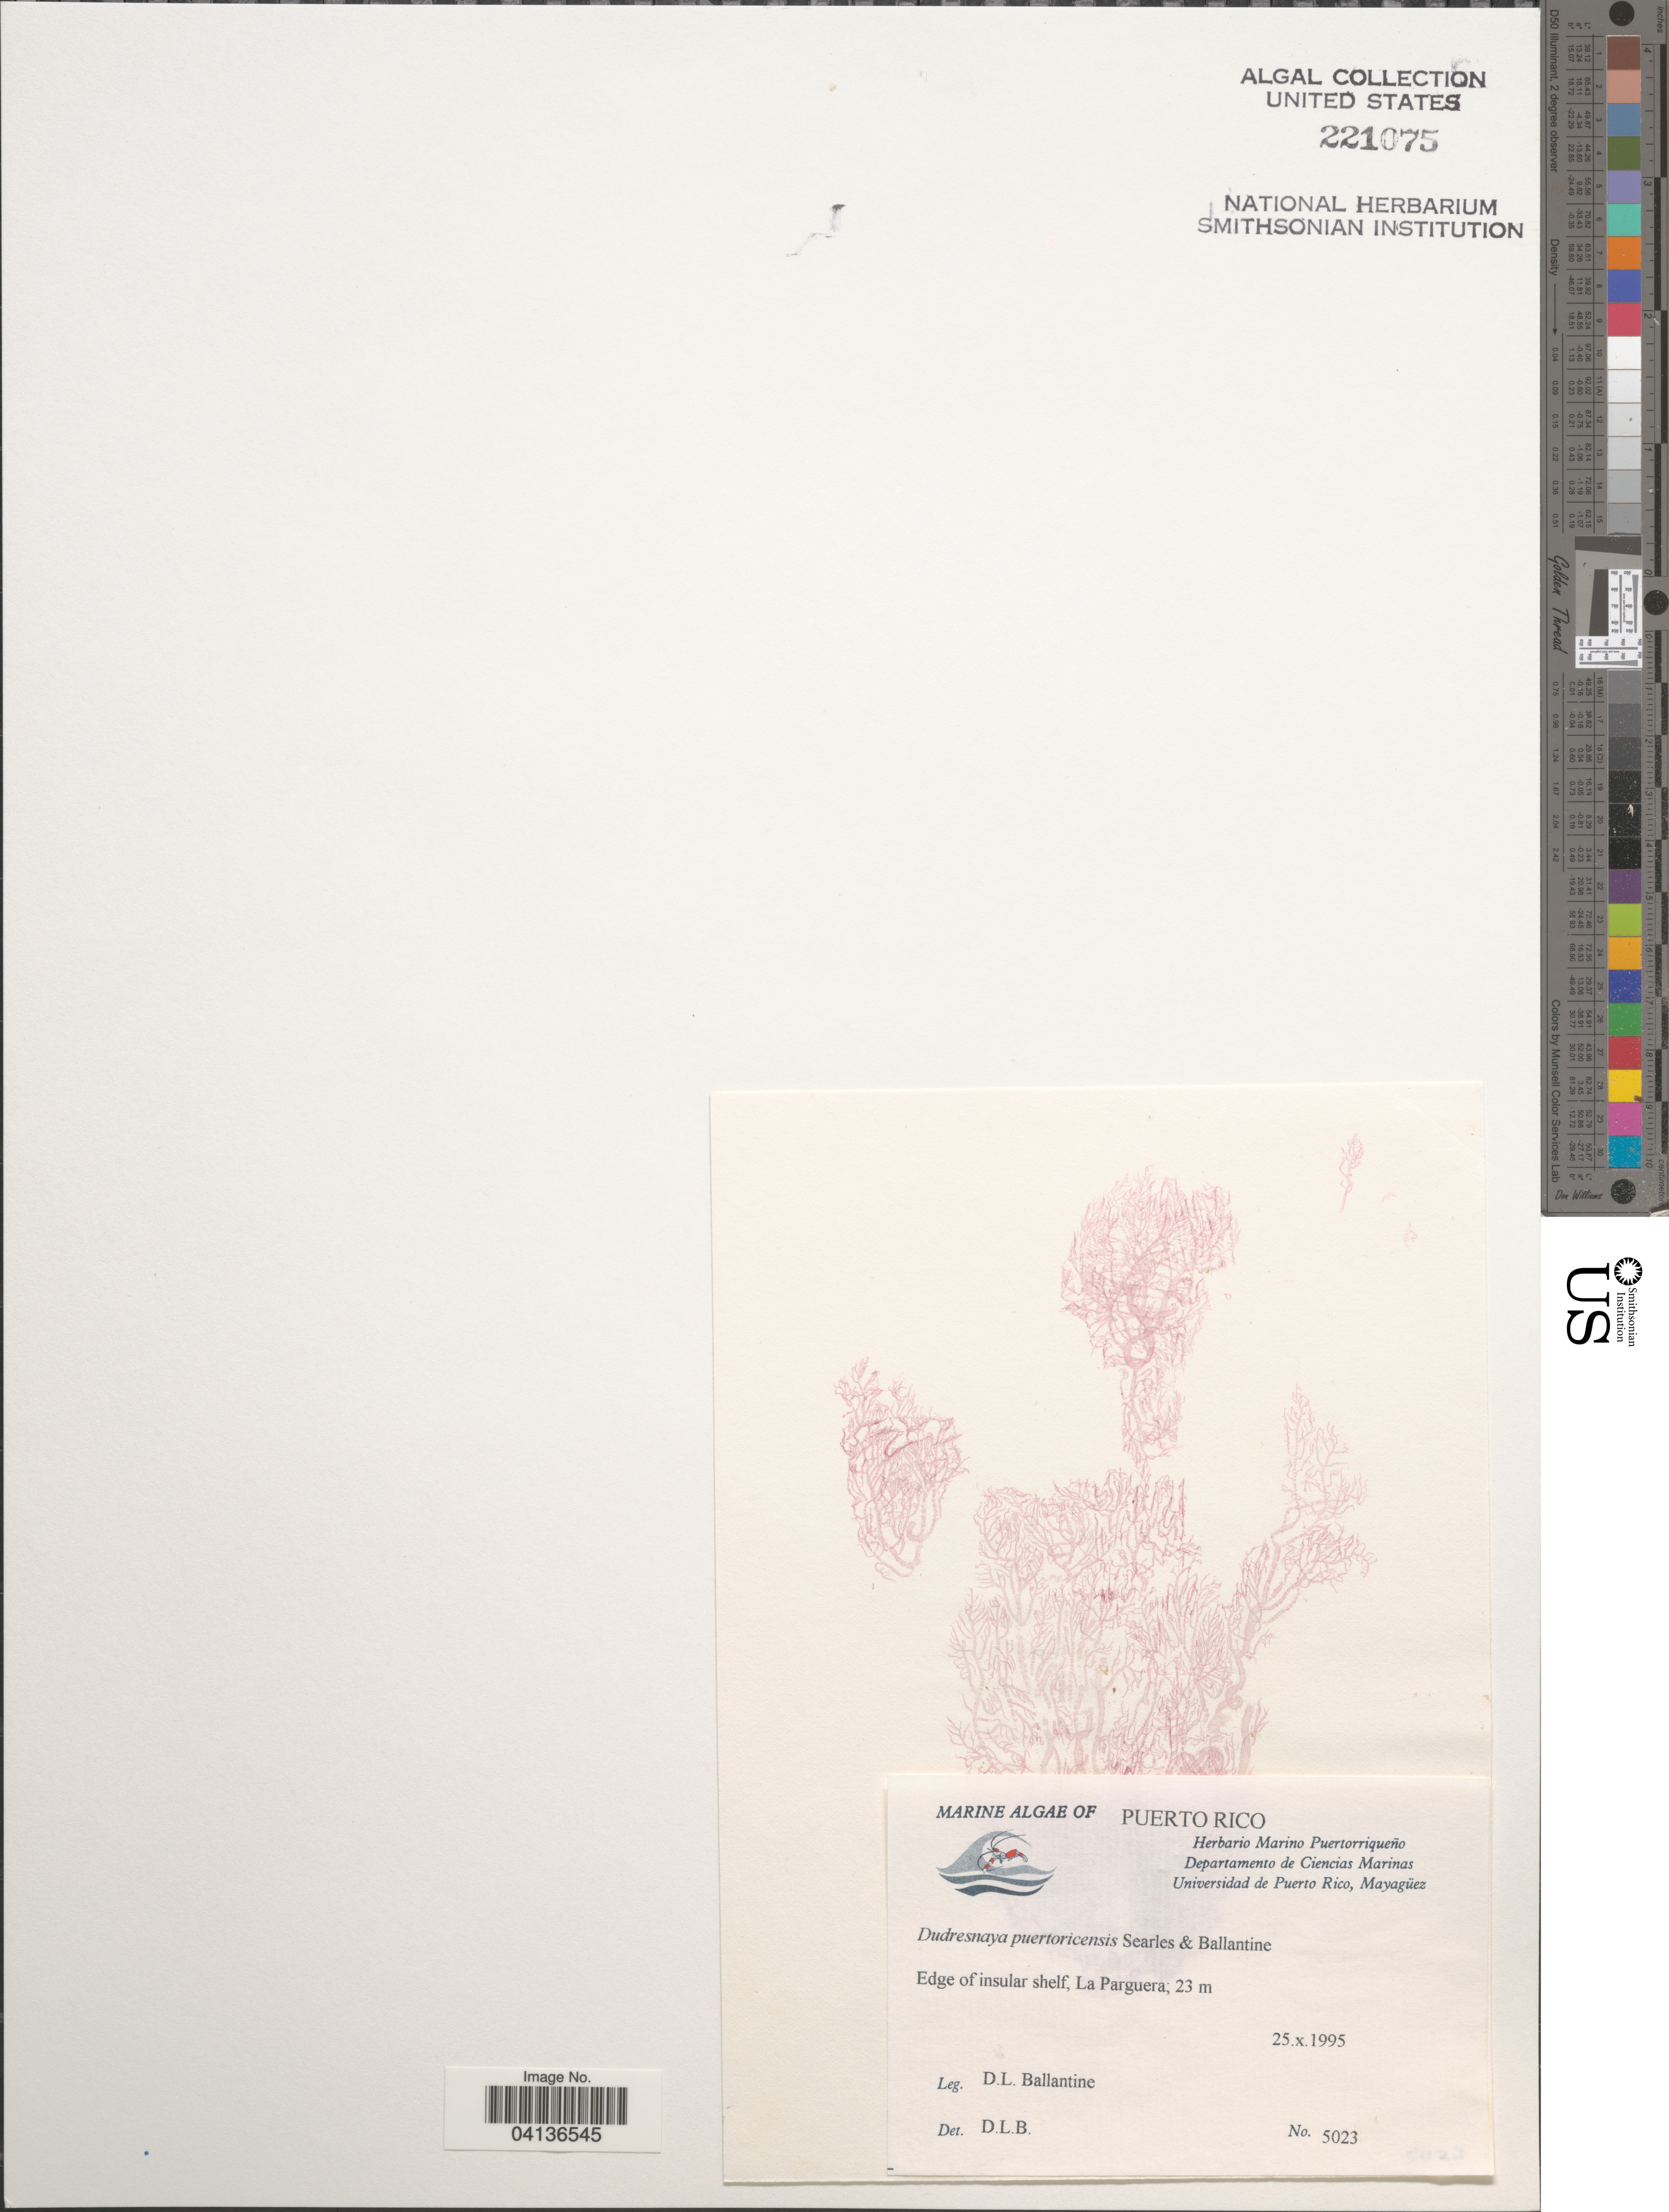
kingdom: Plantae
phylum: Rhodophyta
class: Florideophyceae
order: Gigartinales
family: Dumontiaceae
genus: Dudresnaya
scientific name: Dudresnaya puertoricensis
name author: Searles & D.L. Ballant.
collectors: D.L. Ballantine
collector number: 5023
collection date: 1995-10-25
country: Puerto Rico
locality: Edge of insular shelf, La Parguera.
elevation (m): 23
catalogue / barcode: US 221075